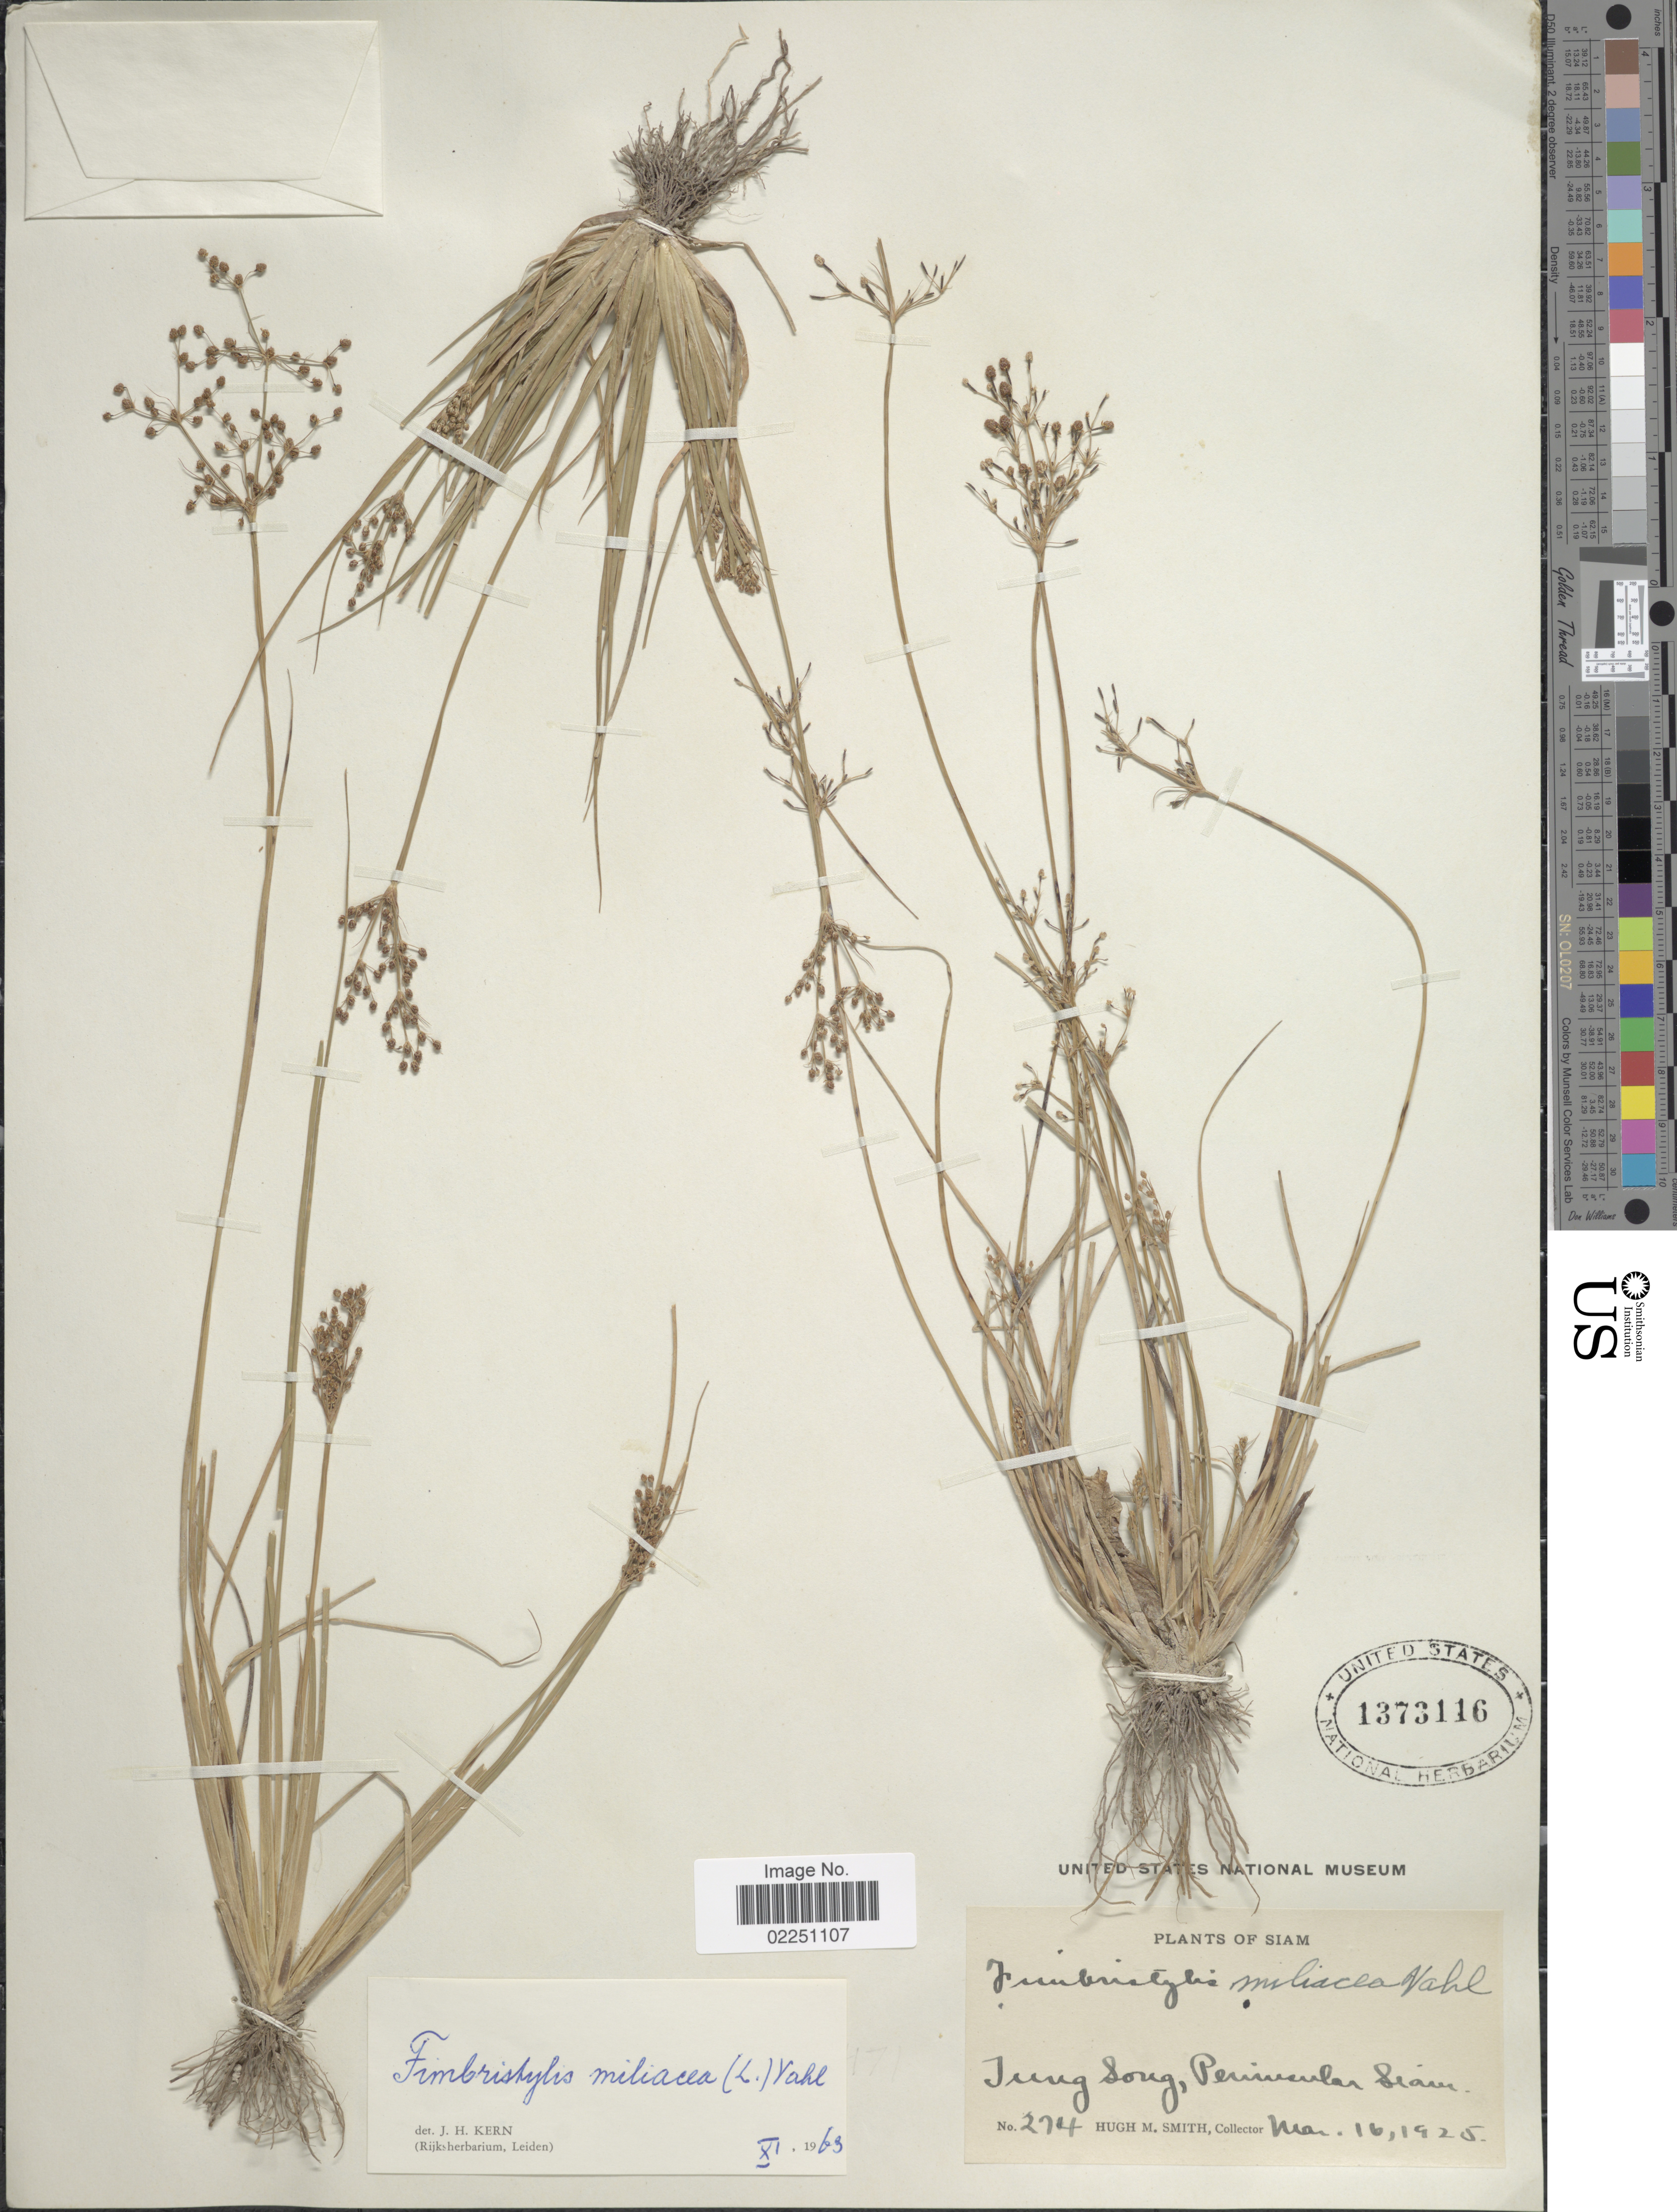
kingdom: Plantae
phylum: Tracheophyta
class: Liliopsida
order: Poales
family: Cyperaceae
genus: Fimbristylis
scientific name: Fimbristylis littoralis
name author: Gaudich.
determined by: Strong, M. T., (US), Smithsonian Institution - National Museum of Natural History (UNITED STATES)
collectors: H. M. Smith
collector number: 274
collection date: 1925-03-16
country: Thailand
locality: Siam. Tung Song, Peninsular Siam.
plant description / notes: No precise locality correction needed.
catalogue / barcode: US 1373116